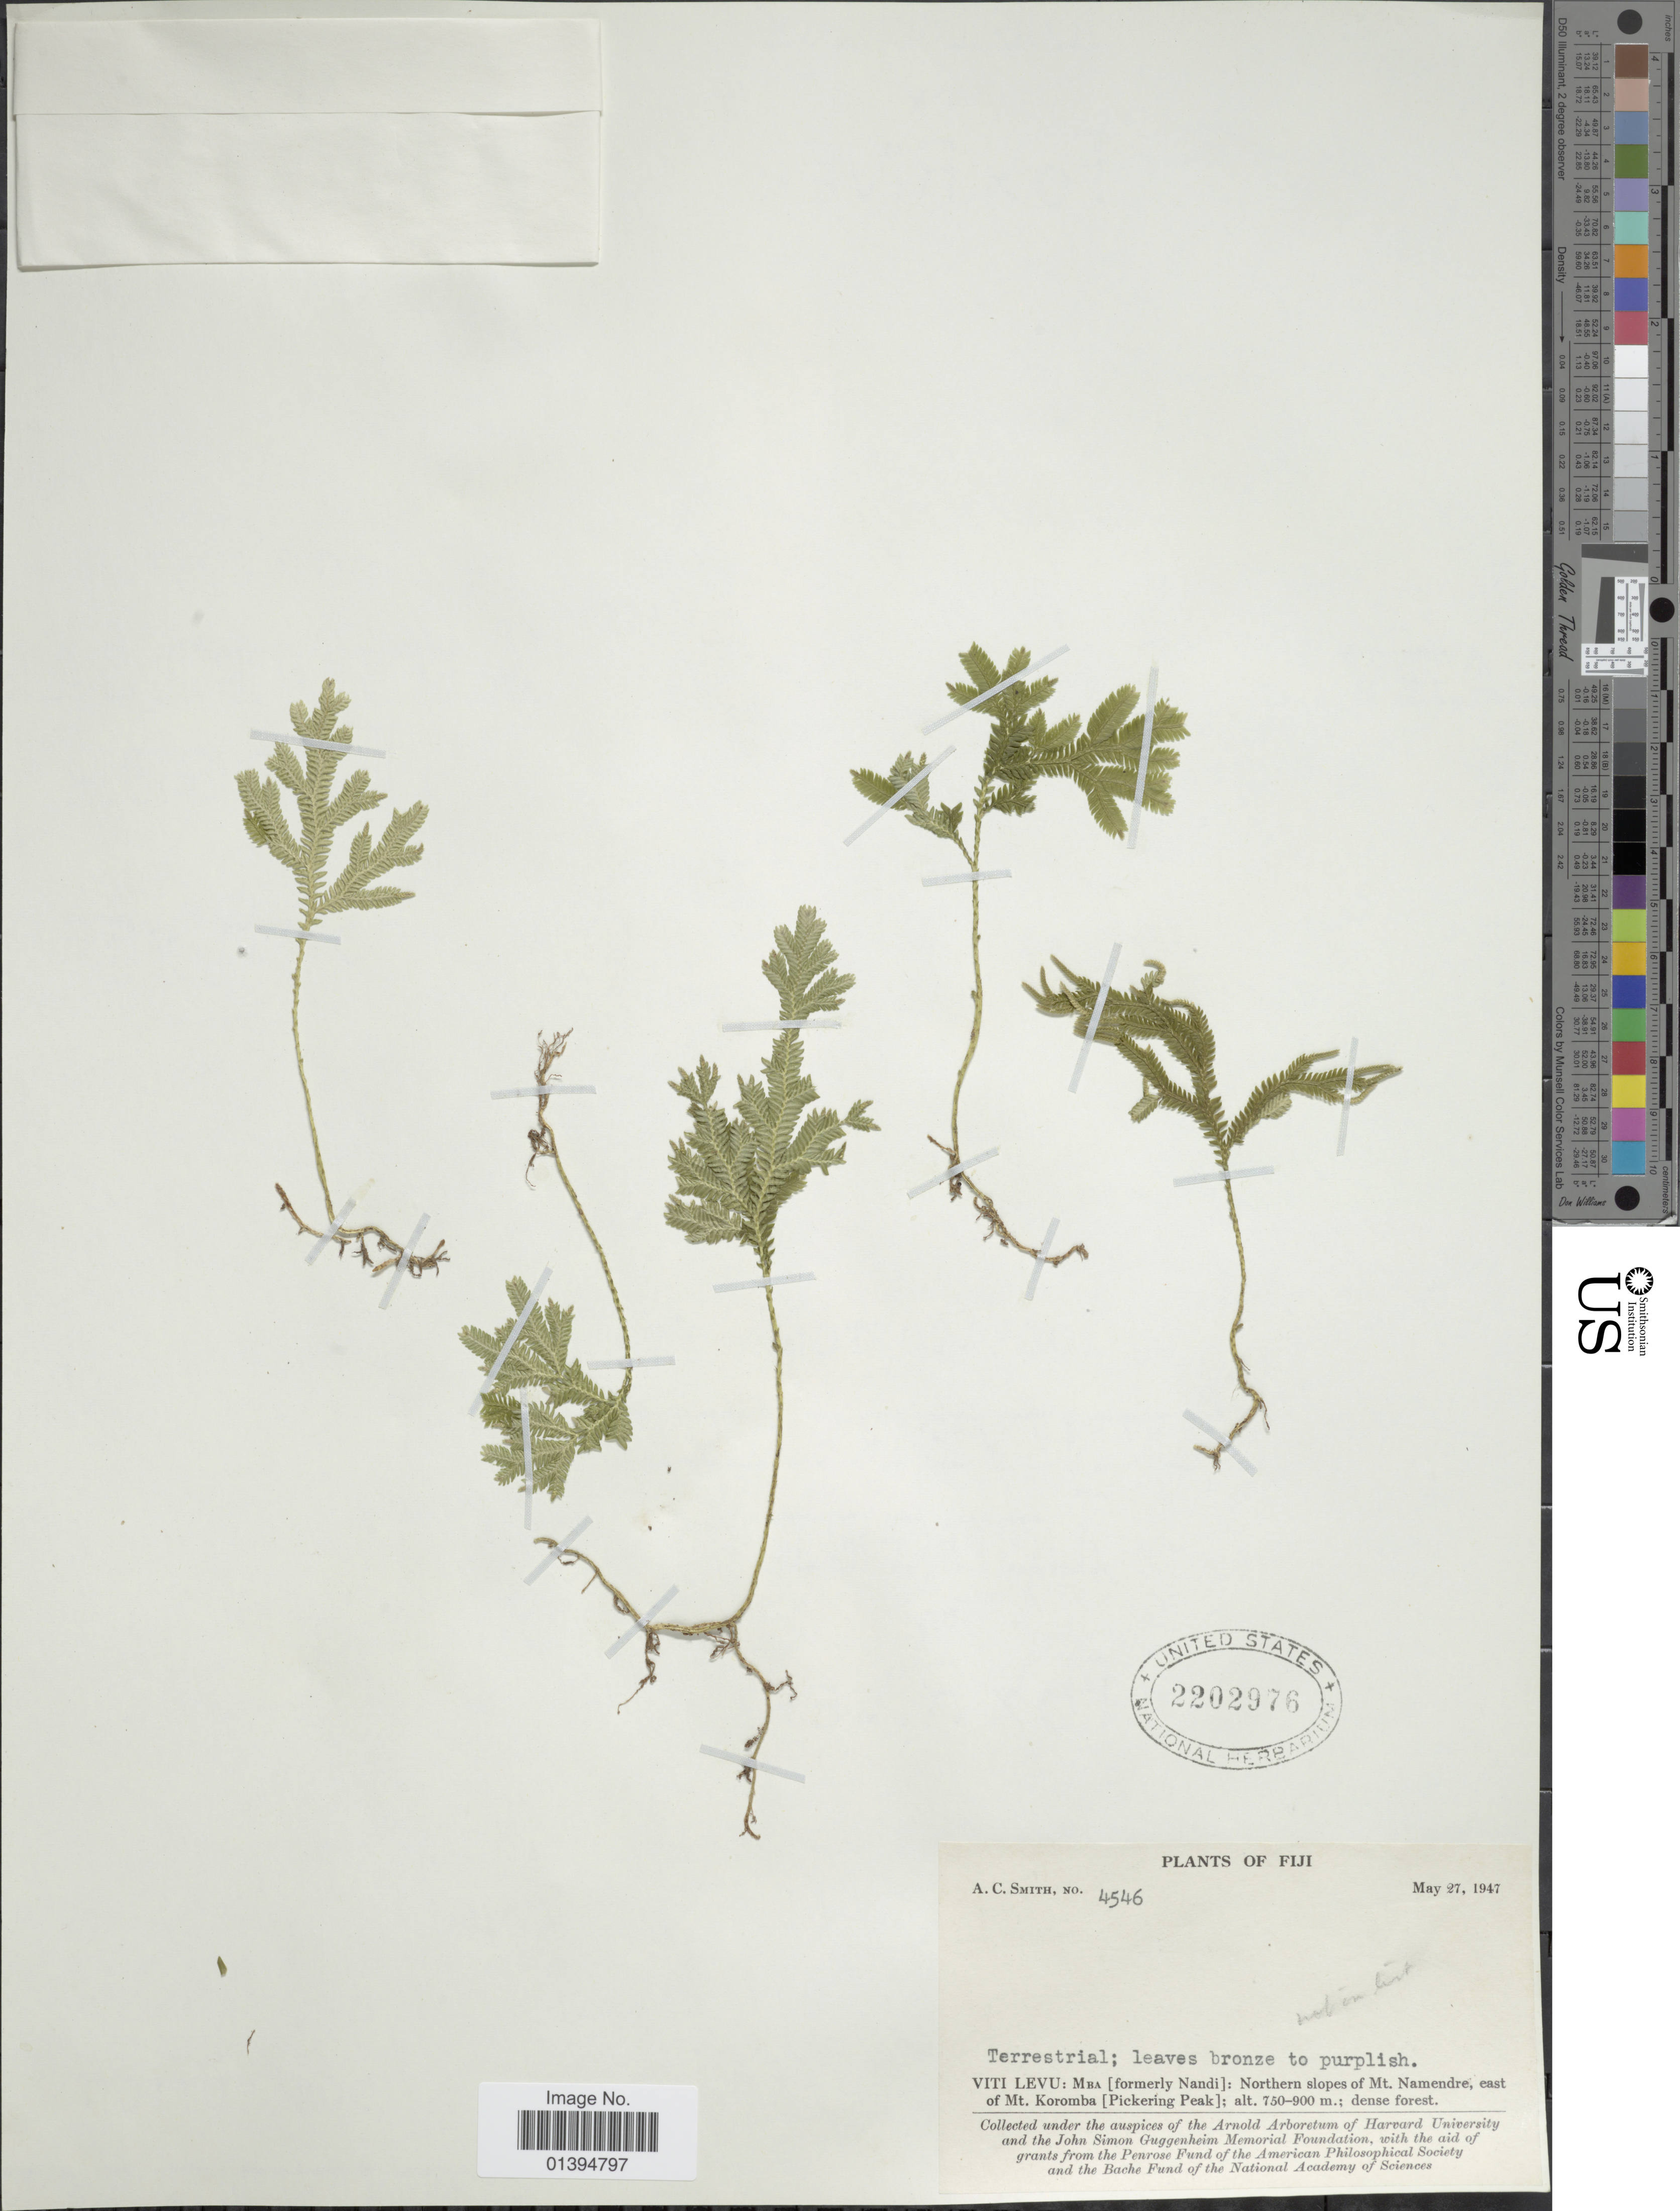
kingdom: Plantae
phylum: Tracheophyta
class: Lycopodiopsida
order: Selaginellales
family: Selaginellaceae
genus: Selaginella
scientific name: Selaginella sp.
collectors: A. C. Smith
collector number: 4546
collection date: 1947-05-27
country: Fiji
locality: Viti Levu: Mba [formerly Nandi]: northern slopes of Mt. Namendre, East of Mt. Koromba [Pickering Peak]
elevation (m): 750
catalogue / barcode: US 2202976